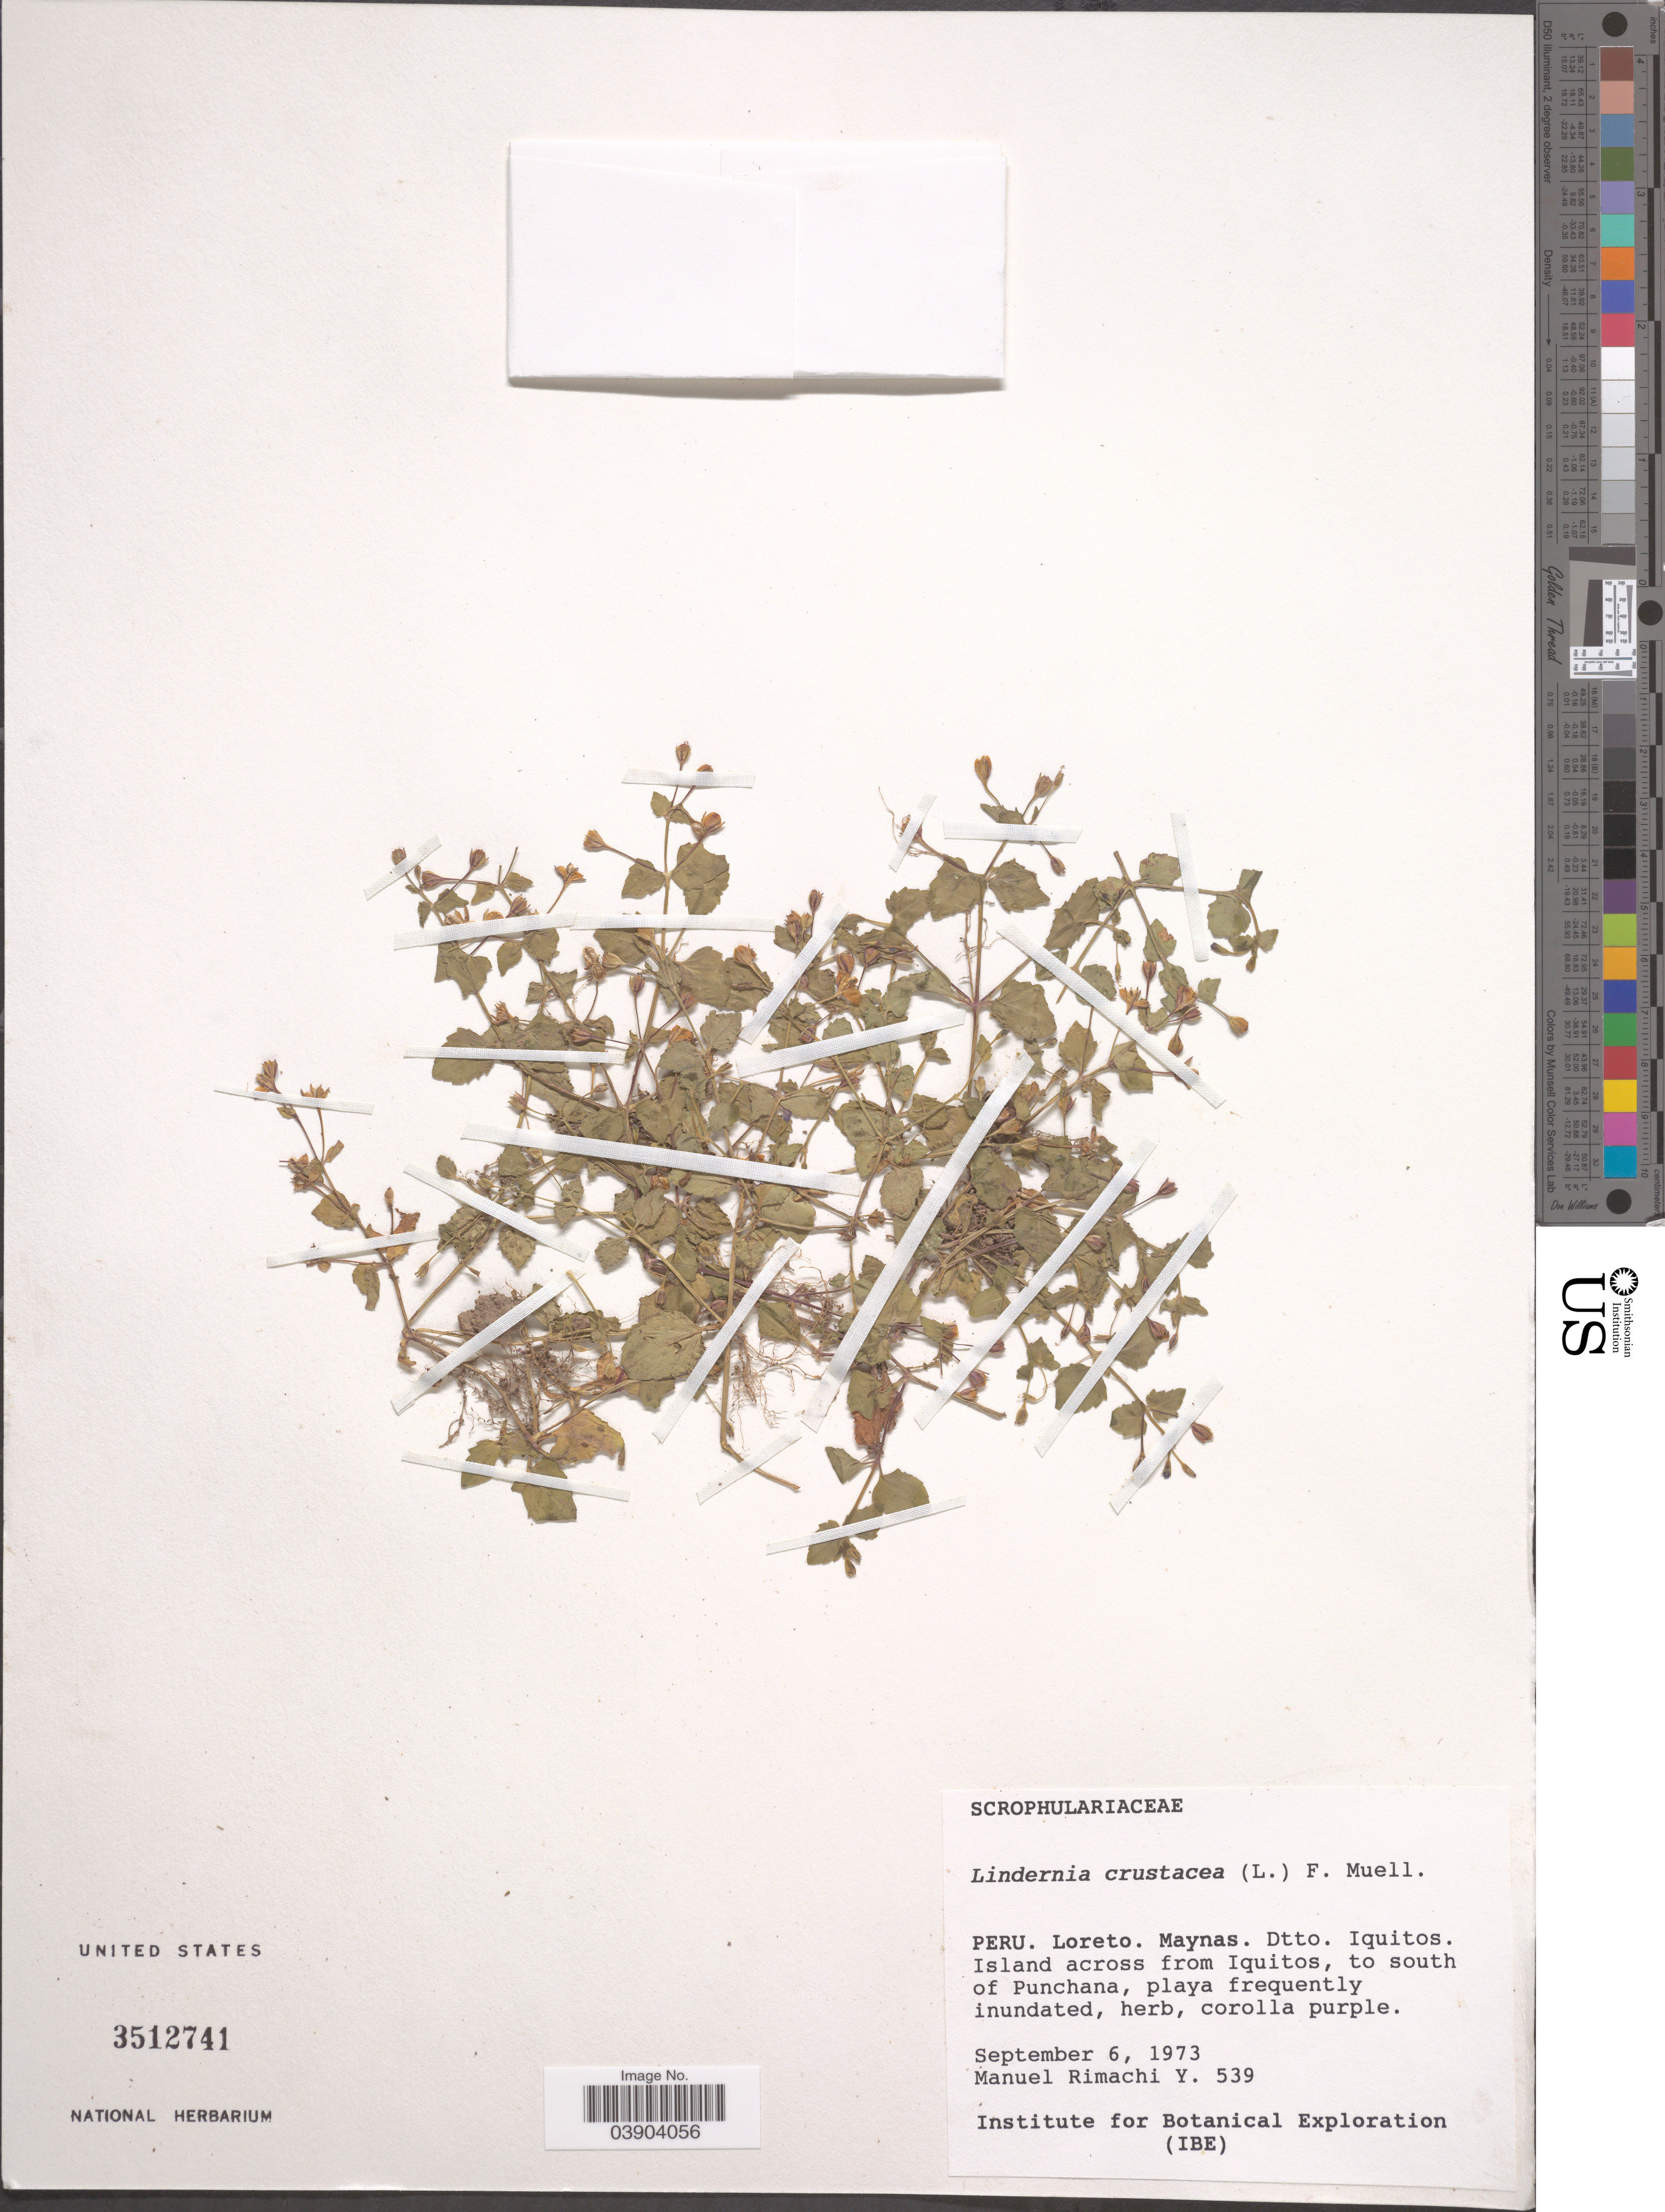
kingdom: Plantae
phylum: Tracheophyta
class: Magnoliopsida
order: Lamiales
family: Linderniaceae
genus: Lindernia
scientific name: Lindernia crustacea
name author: (L.) F. Muell.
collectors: M. Rimachi Y.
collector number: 539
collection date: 1973-09-06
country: Peru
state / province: Loreto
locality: Maynas. Dtto. Iquitos. Island across from Iquitos, to south of Punchana.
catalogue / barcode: US 3512741